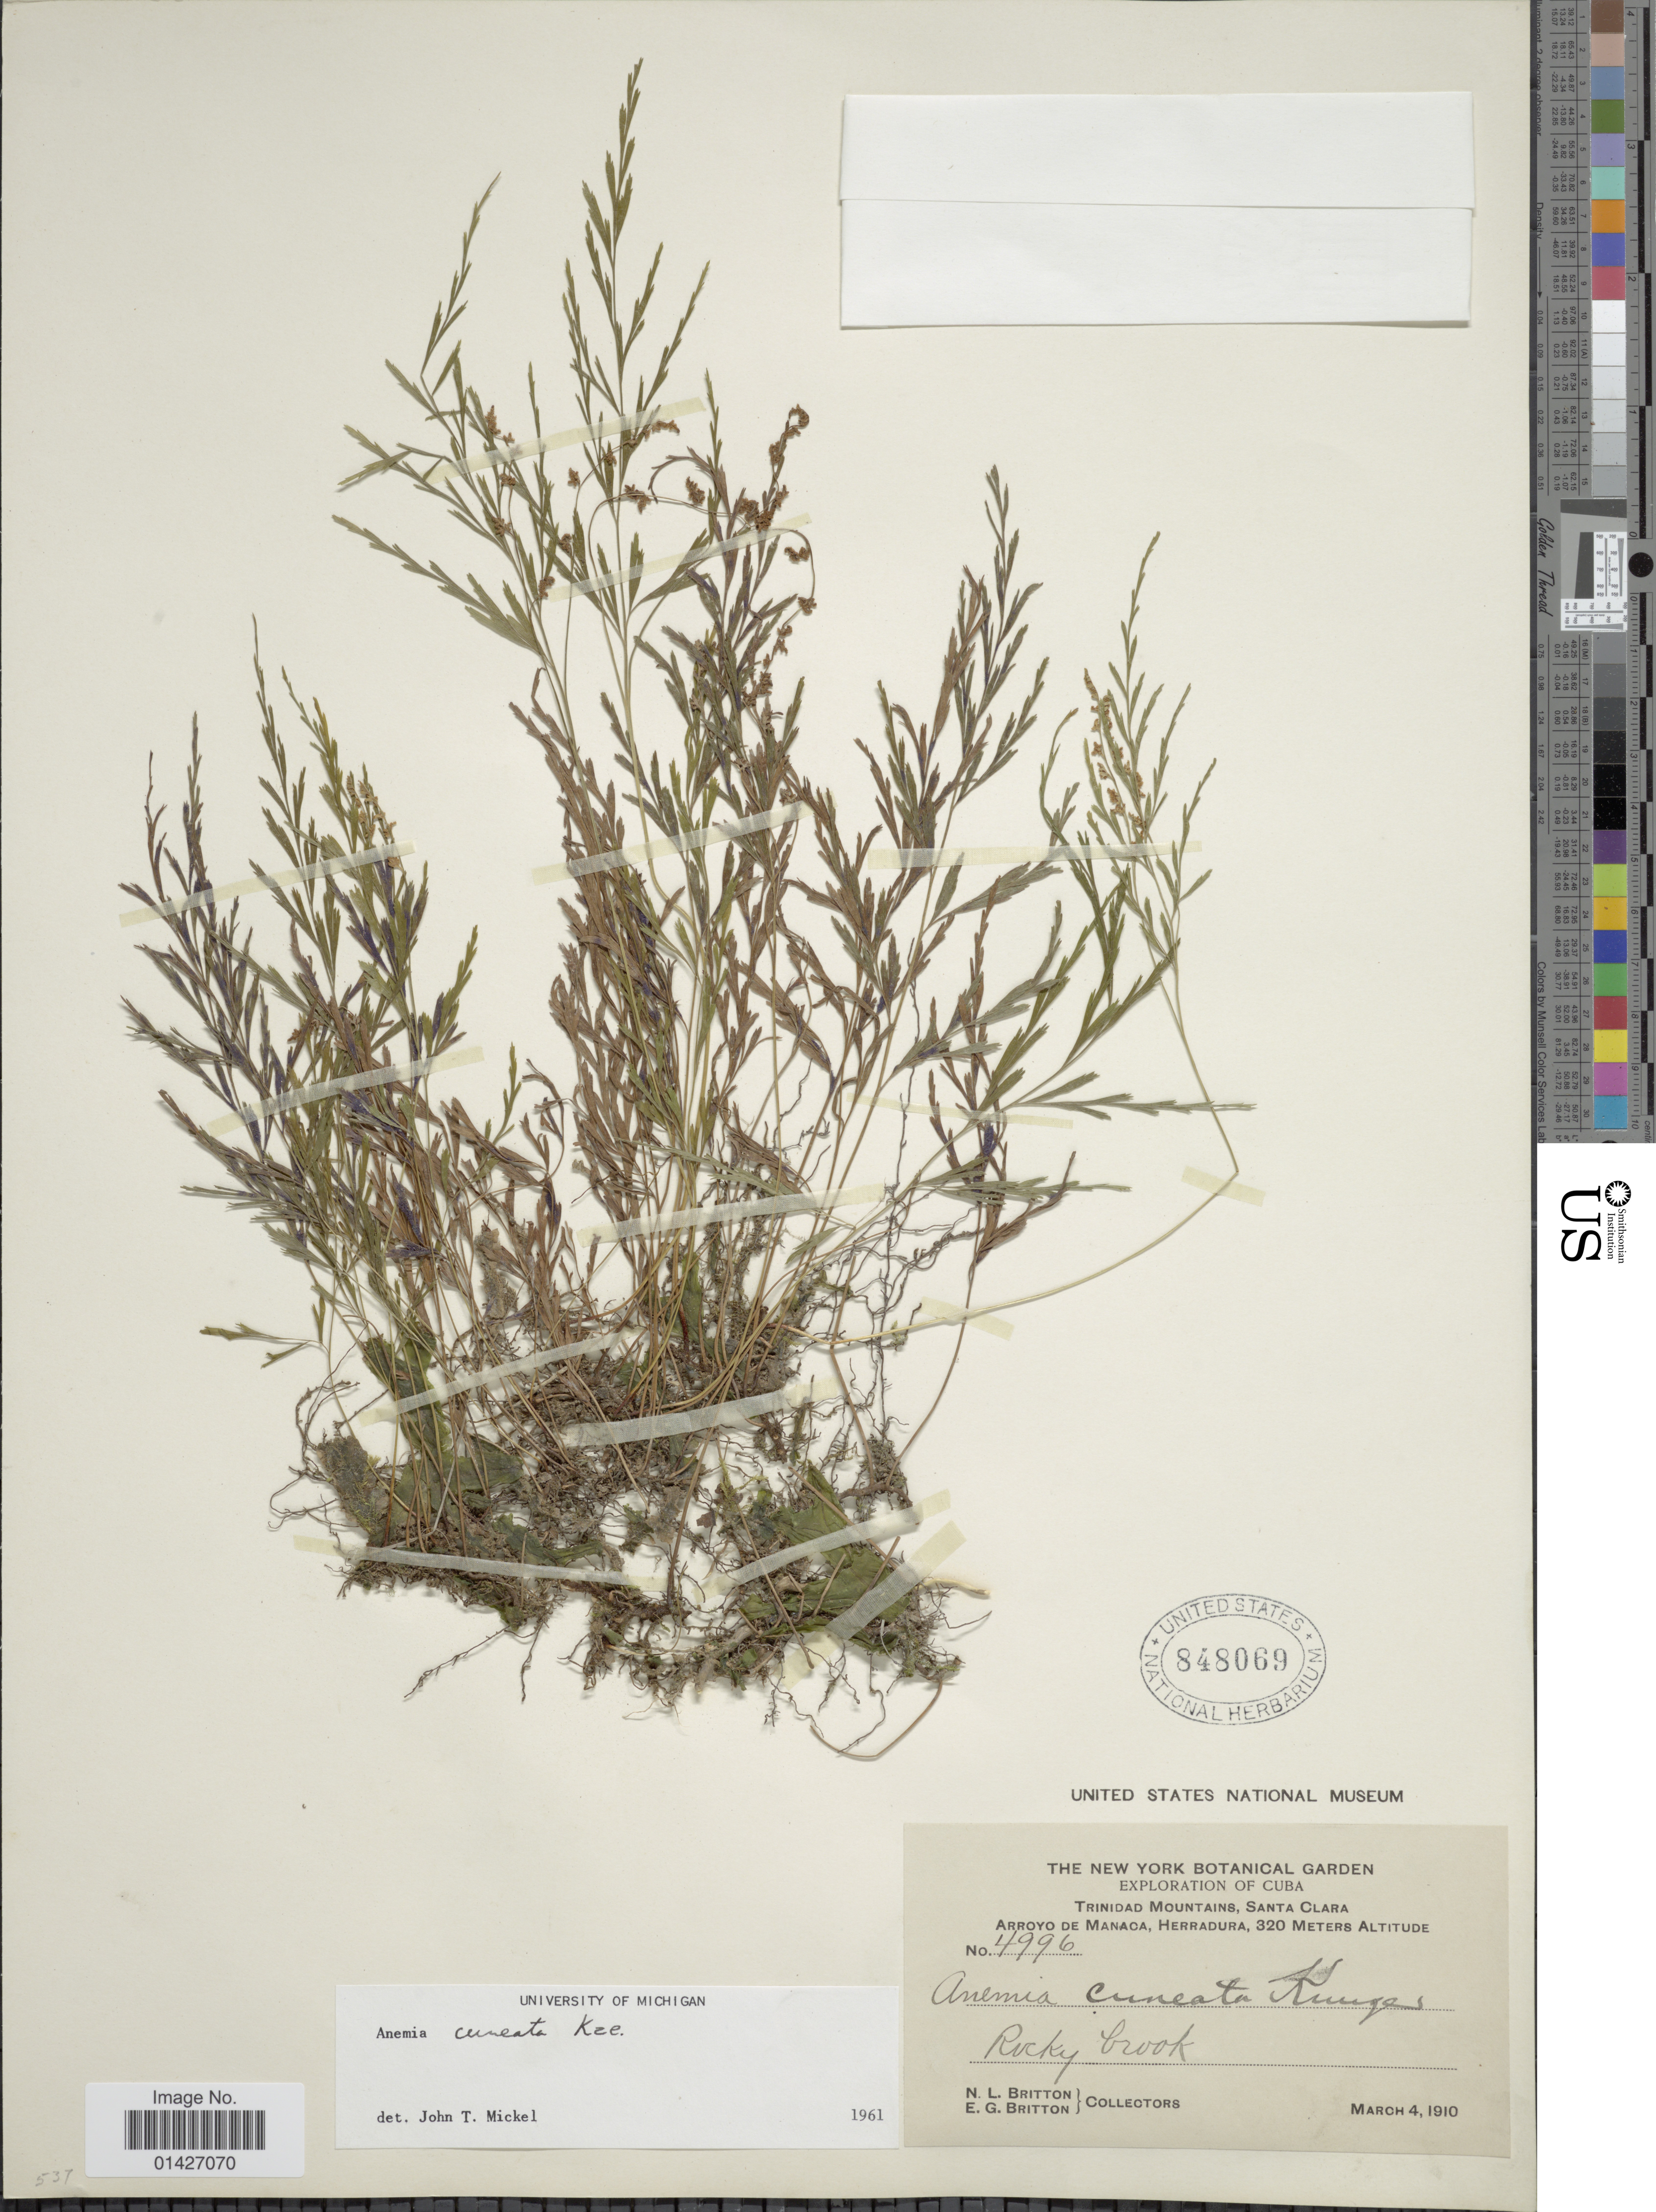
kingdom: Plantae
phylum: Tracheophyta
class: Polypodiopsida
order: Schizaeales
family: Anemiaceae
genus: Anemia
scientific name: Anemia cuneata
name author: Poepp. ex Spreng.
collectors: N. Britton & E. G. Britton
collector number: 4996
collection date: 1910-03-04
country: Cuba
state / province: Las Villas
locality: Trinidad Mountains, Santa Clara. Arroyo de Manaca, Herradura. Rocky brook.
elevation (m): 320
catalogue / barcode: US 848069